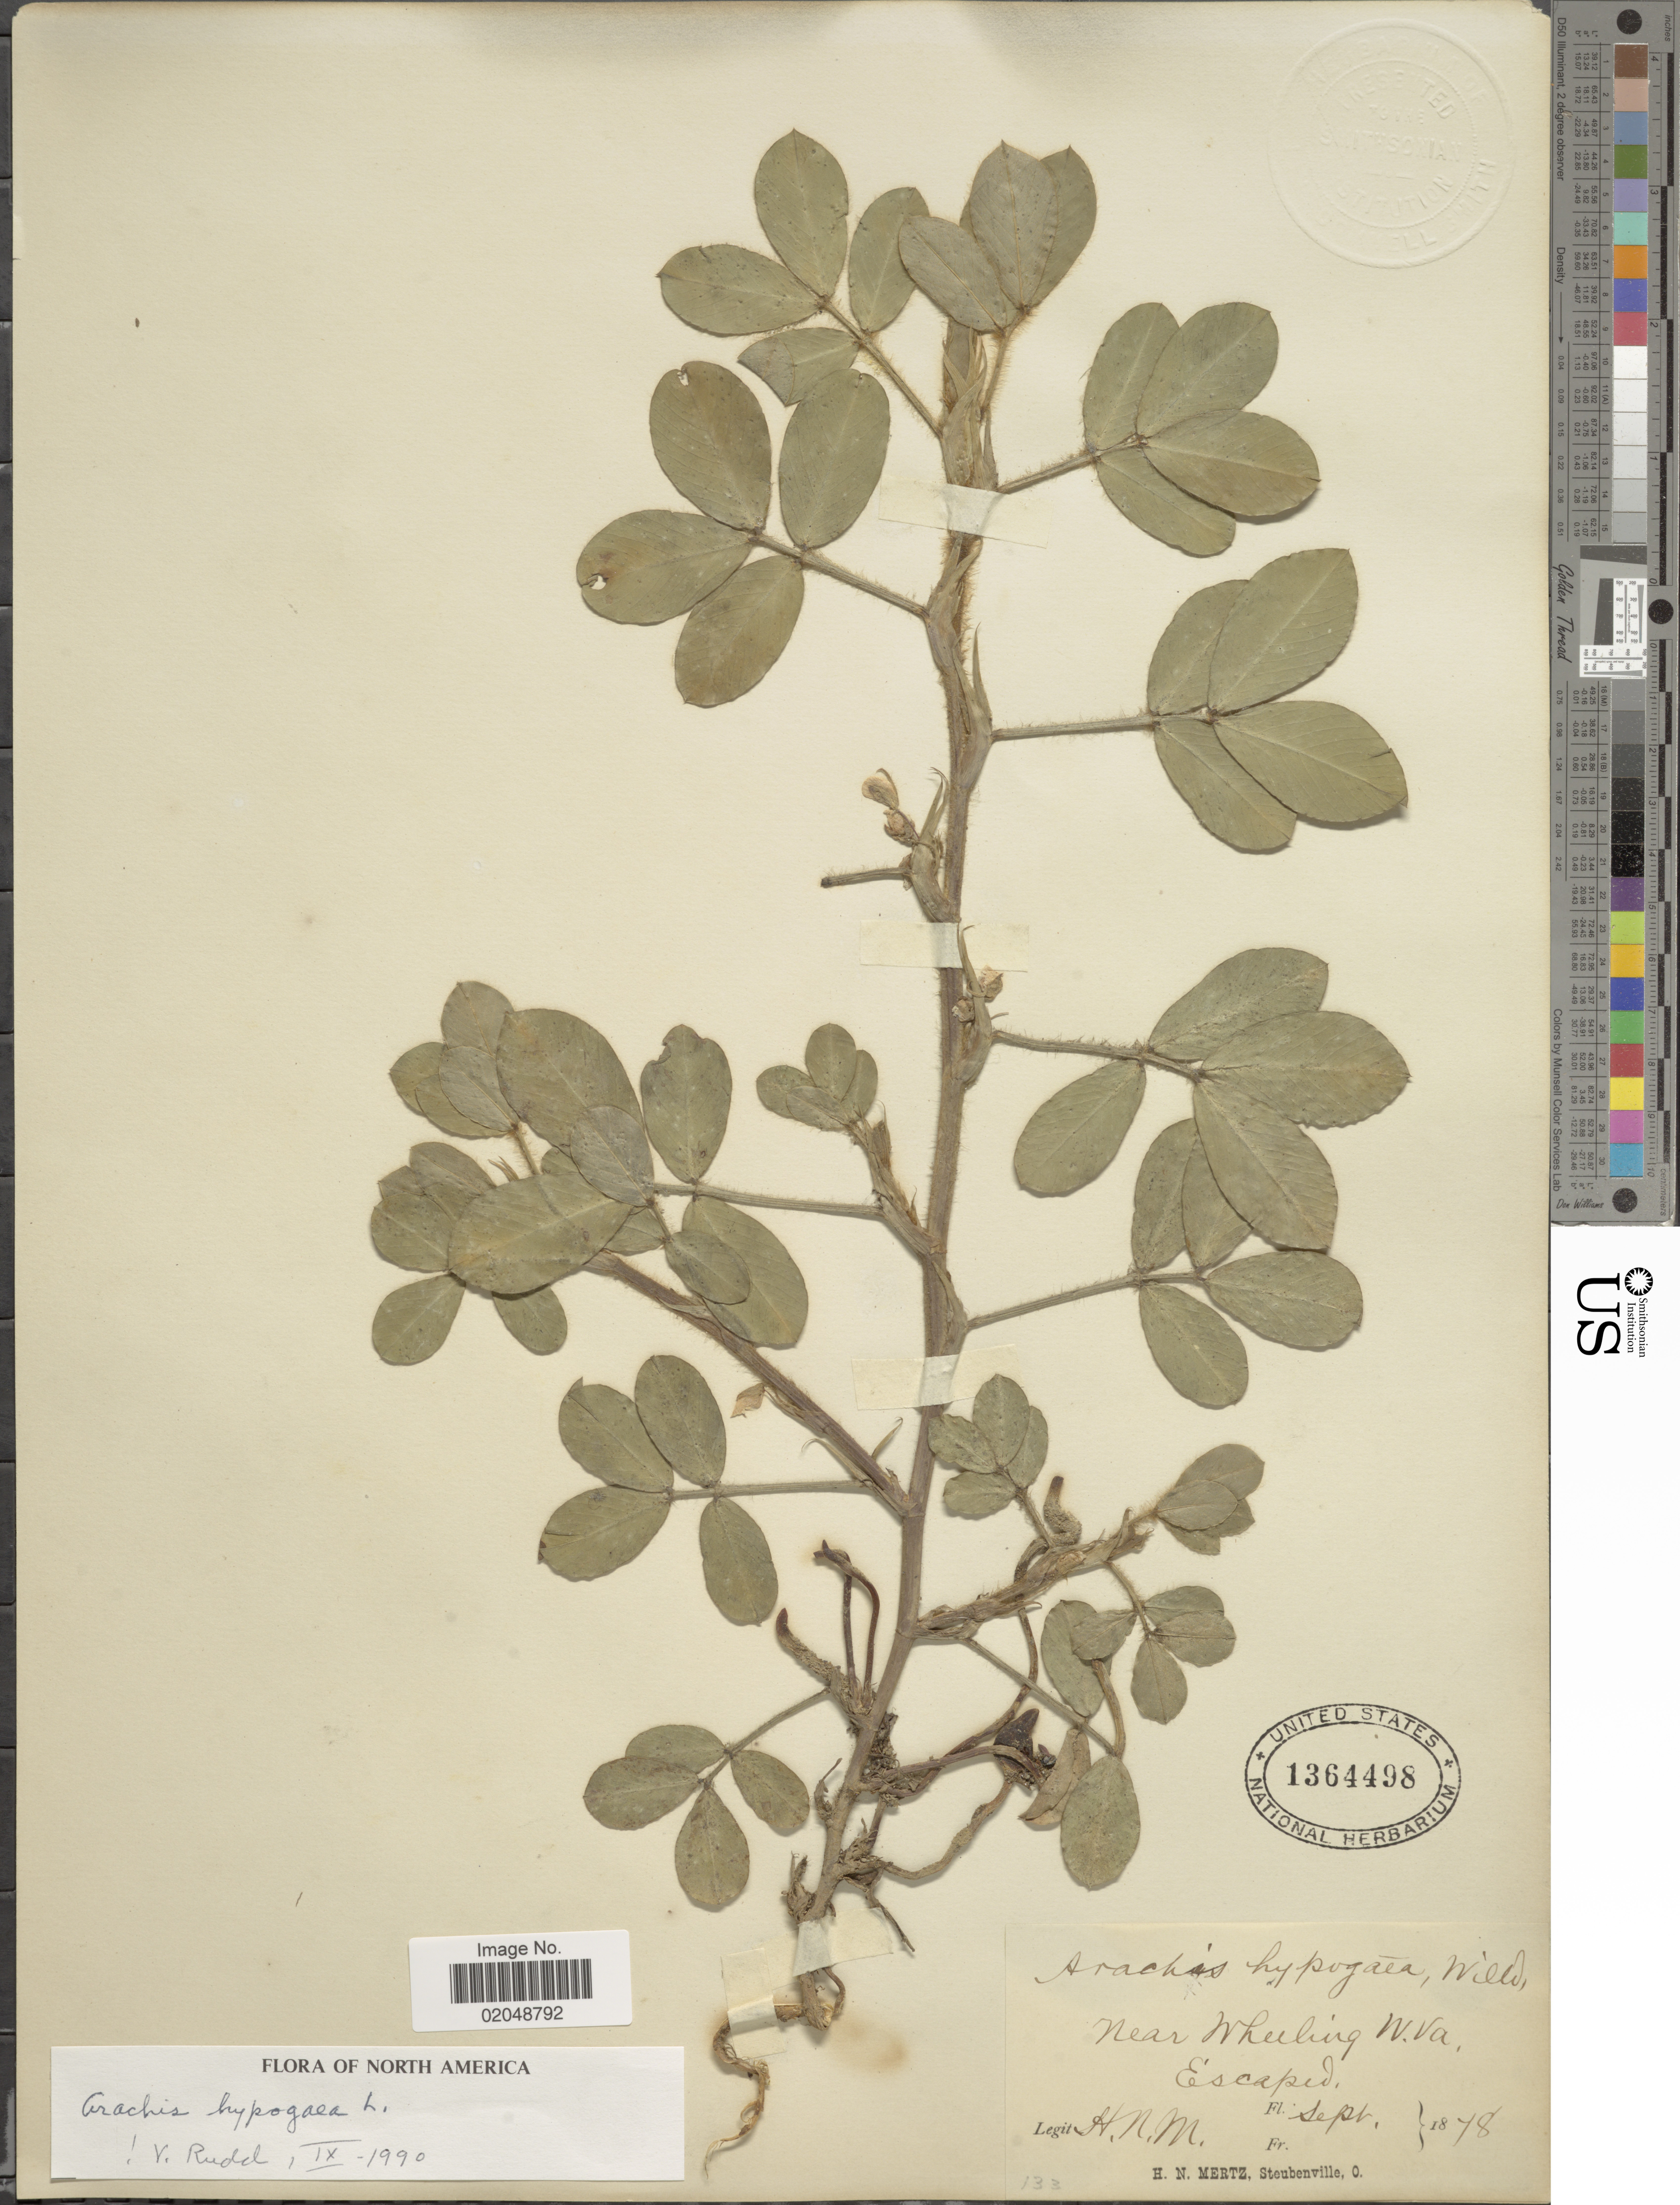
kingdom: Plantae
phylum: Tracheophyta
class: Magnoliopsida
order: Fabales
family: Fabaceae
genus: Arachis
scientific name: Arachis hypogaea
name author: L.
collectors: H. Mertz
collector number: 133*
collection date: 1878-09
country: United States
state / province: West Virginia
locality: Near Wheeling, W.Va., Escaped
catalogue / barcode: US 1364498